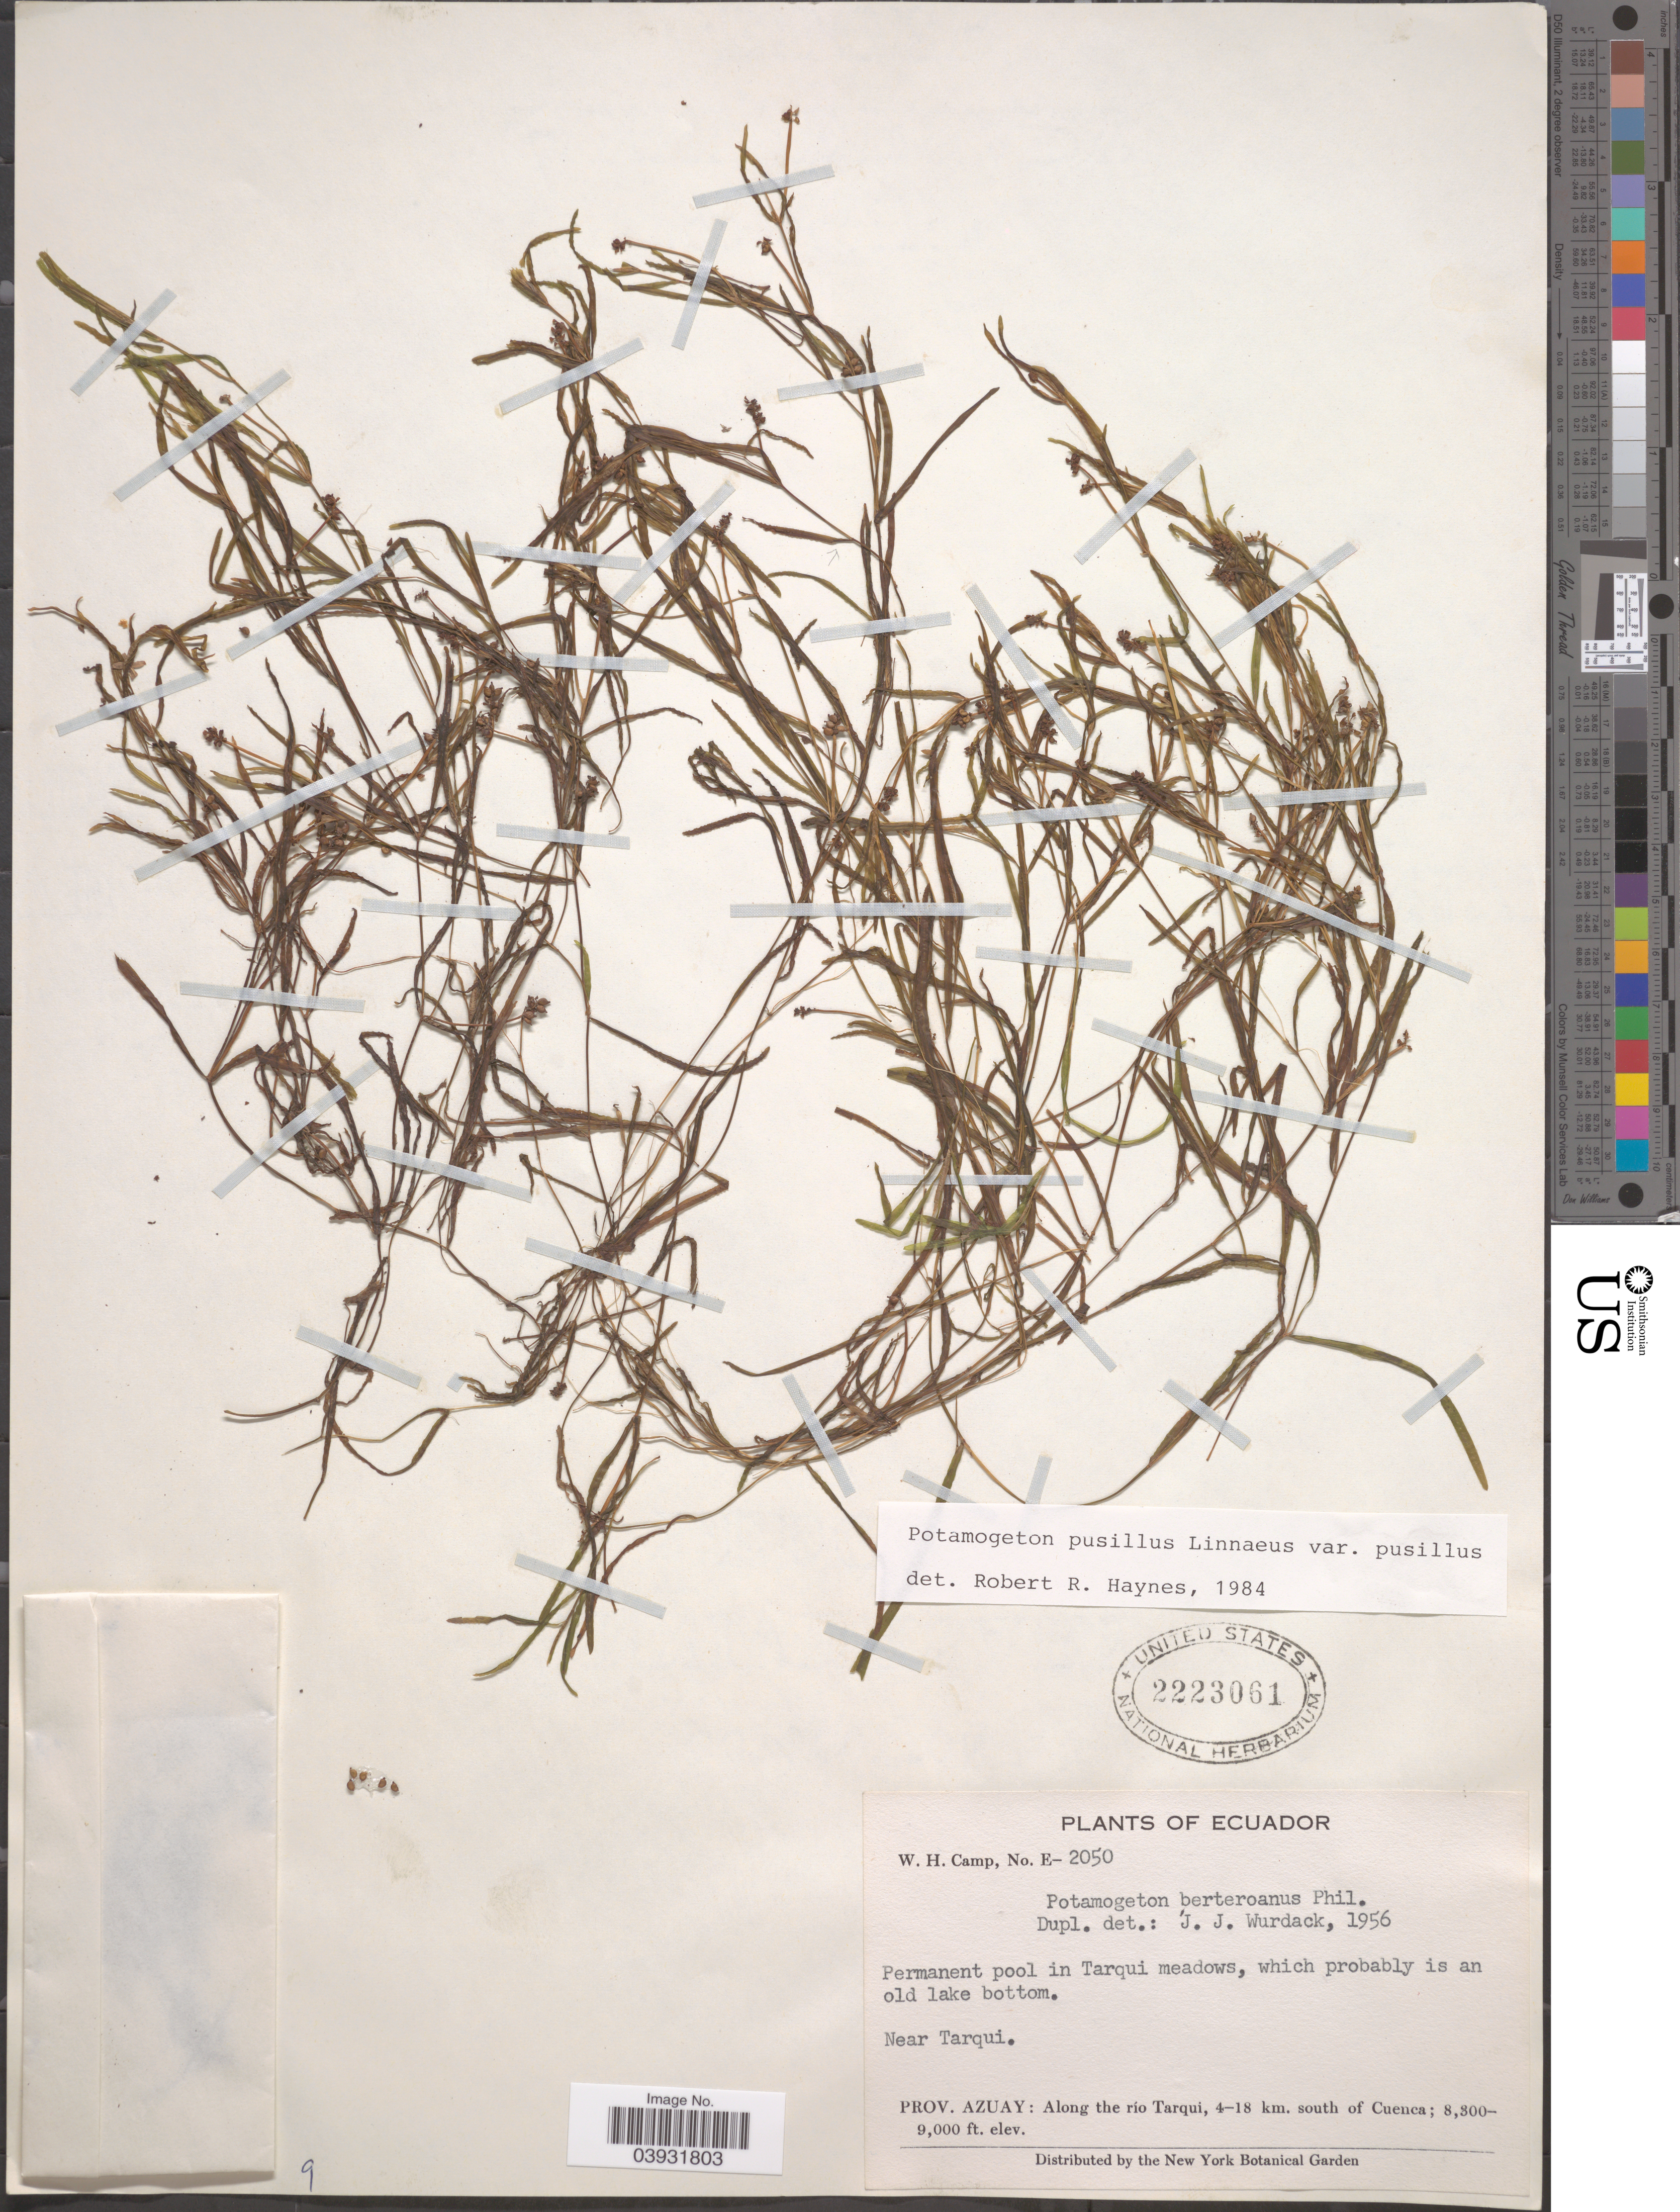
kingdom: Plantae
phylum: Tracheophyta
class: Liliopsida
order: Alismatales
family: Potamogetonaceae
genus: Potamogeton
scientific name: Potamogeton pusillus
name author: L.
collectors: W. H. Camp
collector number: E-2050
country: Ecuador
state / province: Azuay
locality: In Tarqui meadows. Near Tarqui. Along the río Tarqui, 4-18 km. south of Cuenca.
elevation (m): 2530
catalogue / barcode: US 2223061